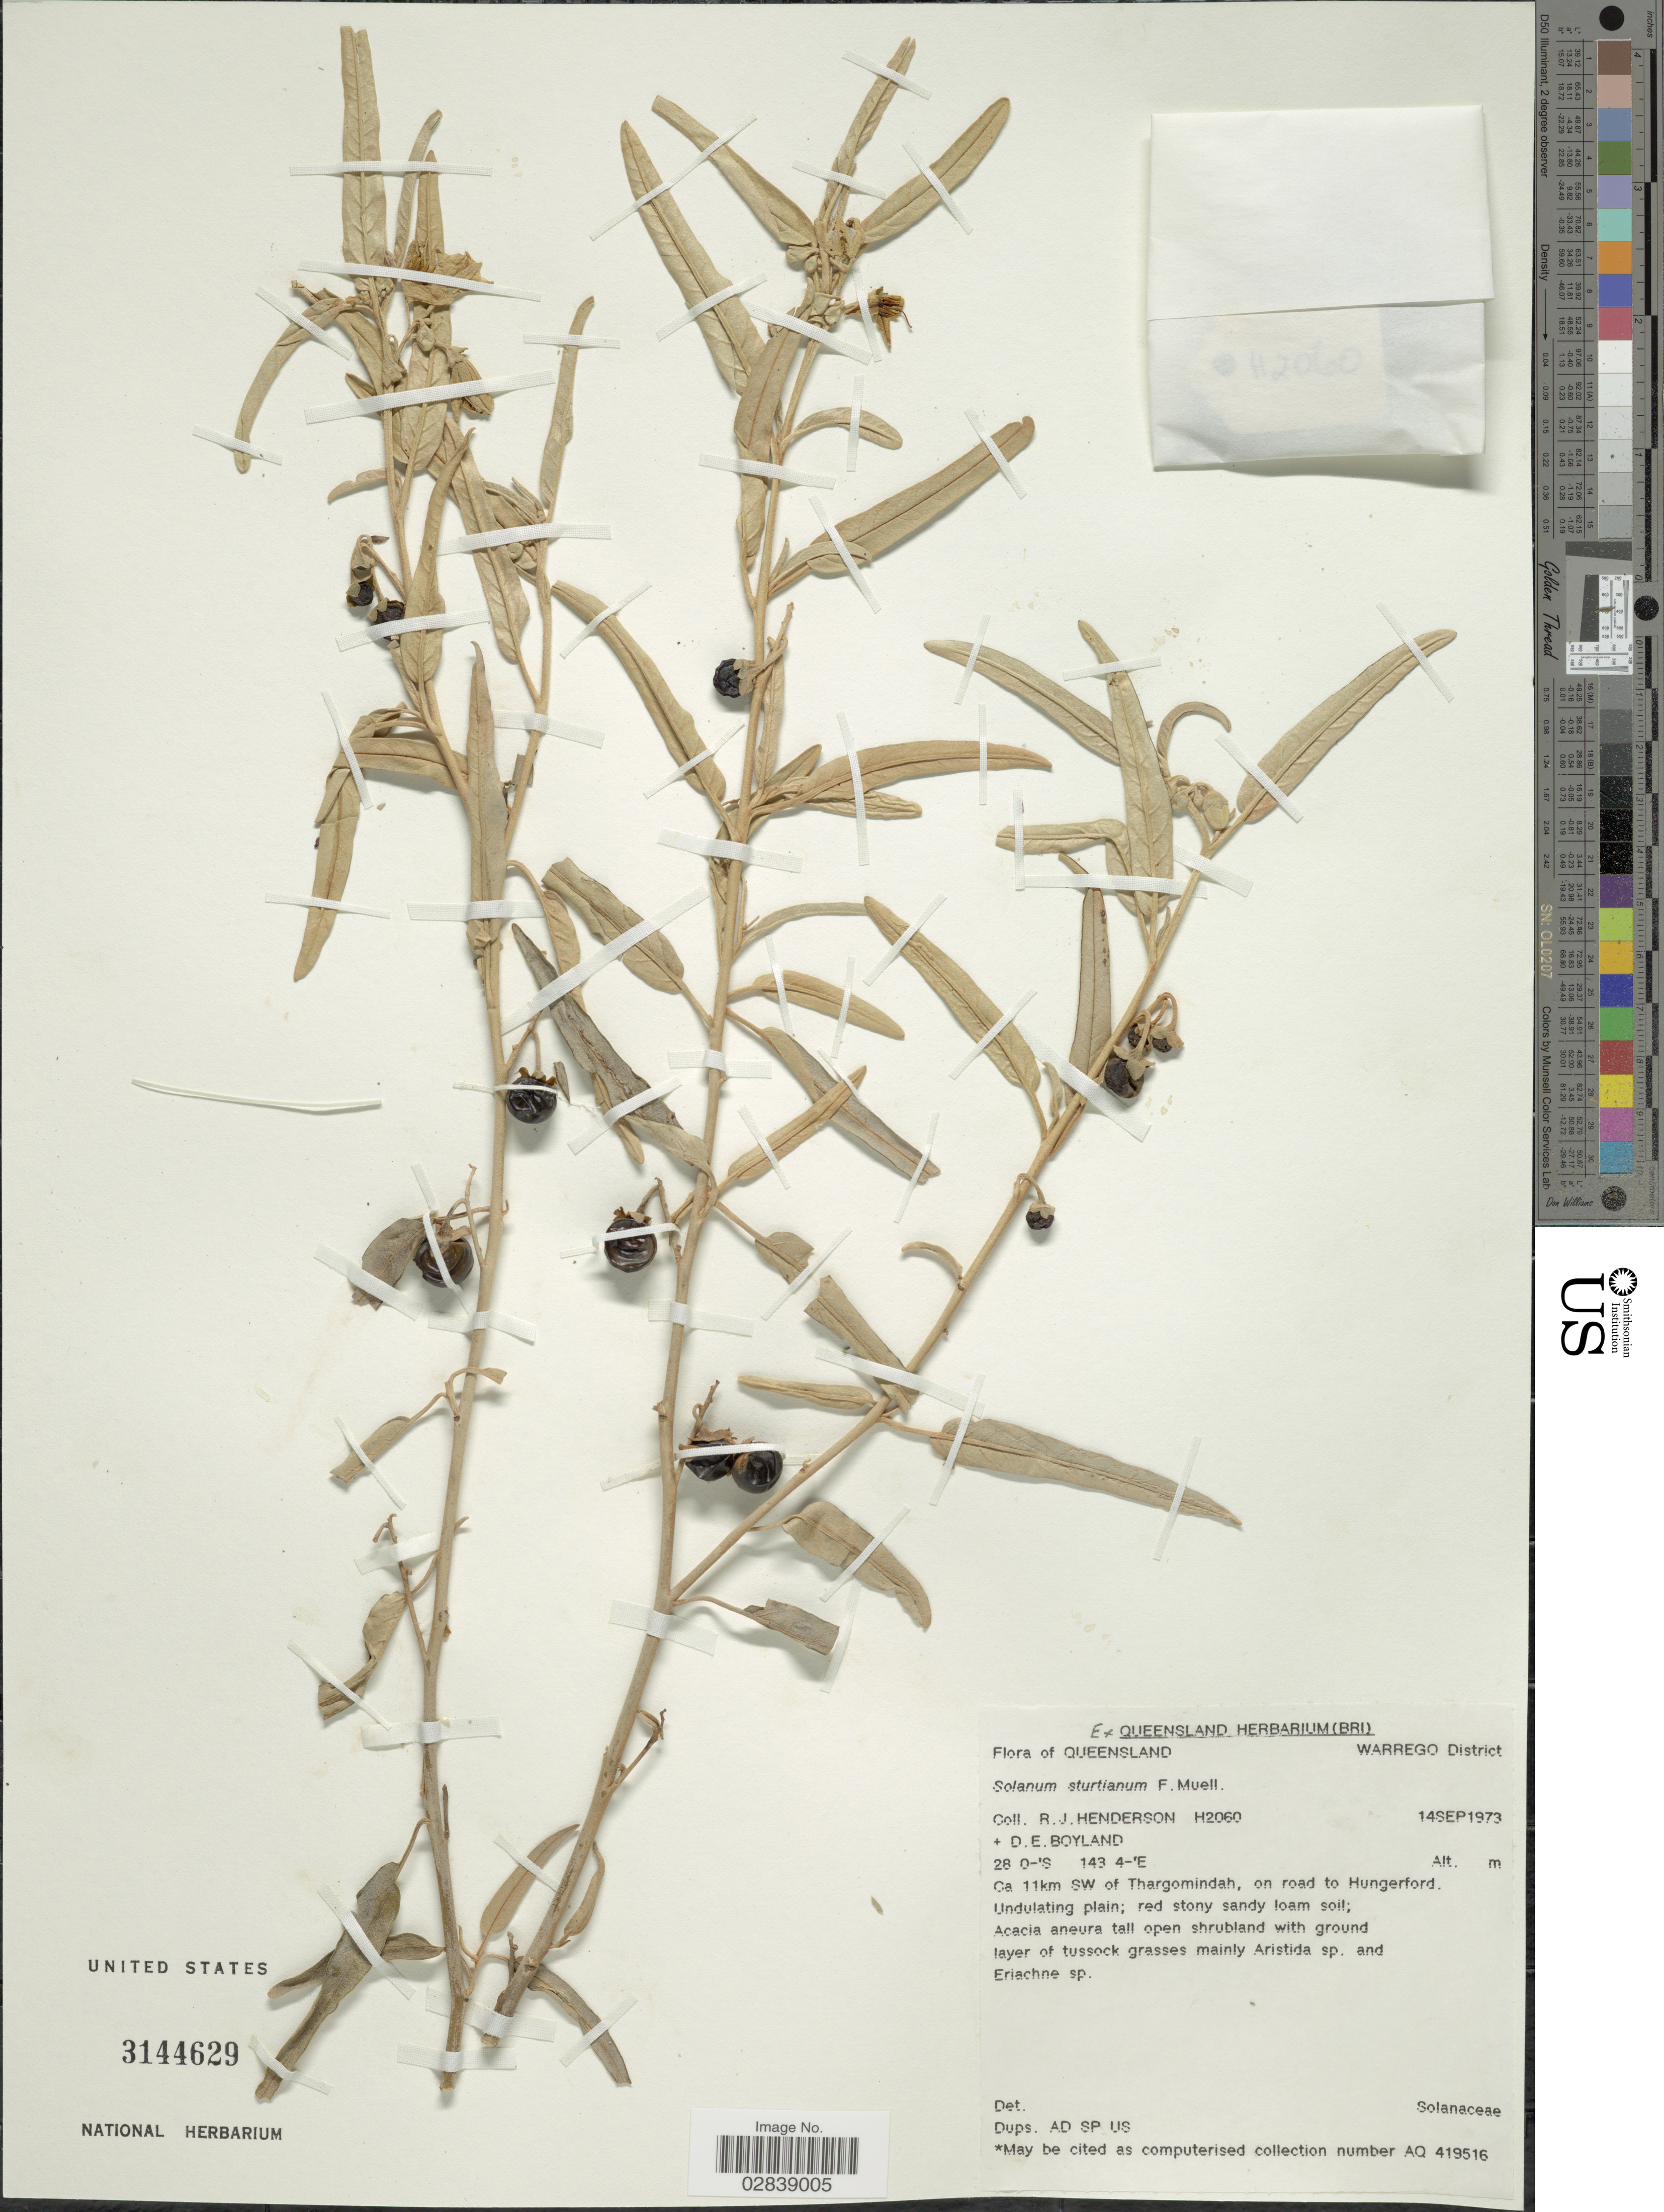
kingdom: Plantae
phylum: Tracheophyta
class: Magnoliopsida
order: Solanales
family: Solanaceae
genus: Solanum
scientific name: Solanum sturtianum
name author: F. Muell.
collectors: R. J. F. Henderson & D. Boyland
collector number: H2060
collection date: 1973-09-14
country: Australia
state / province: Queensland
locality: Warrego District. Ca 11km SW of Thargomindah, on road to Hungerford.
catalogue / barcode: US 3144629